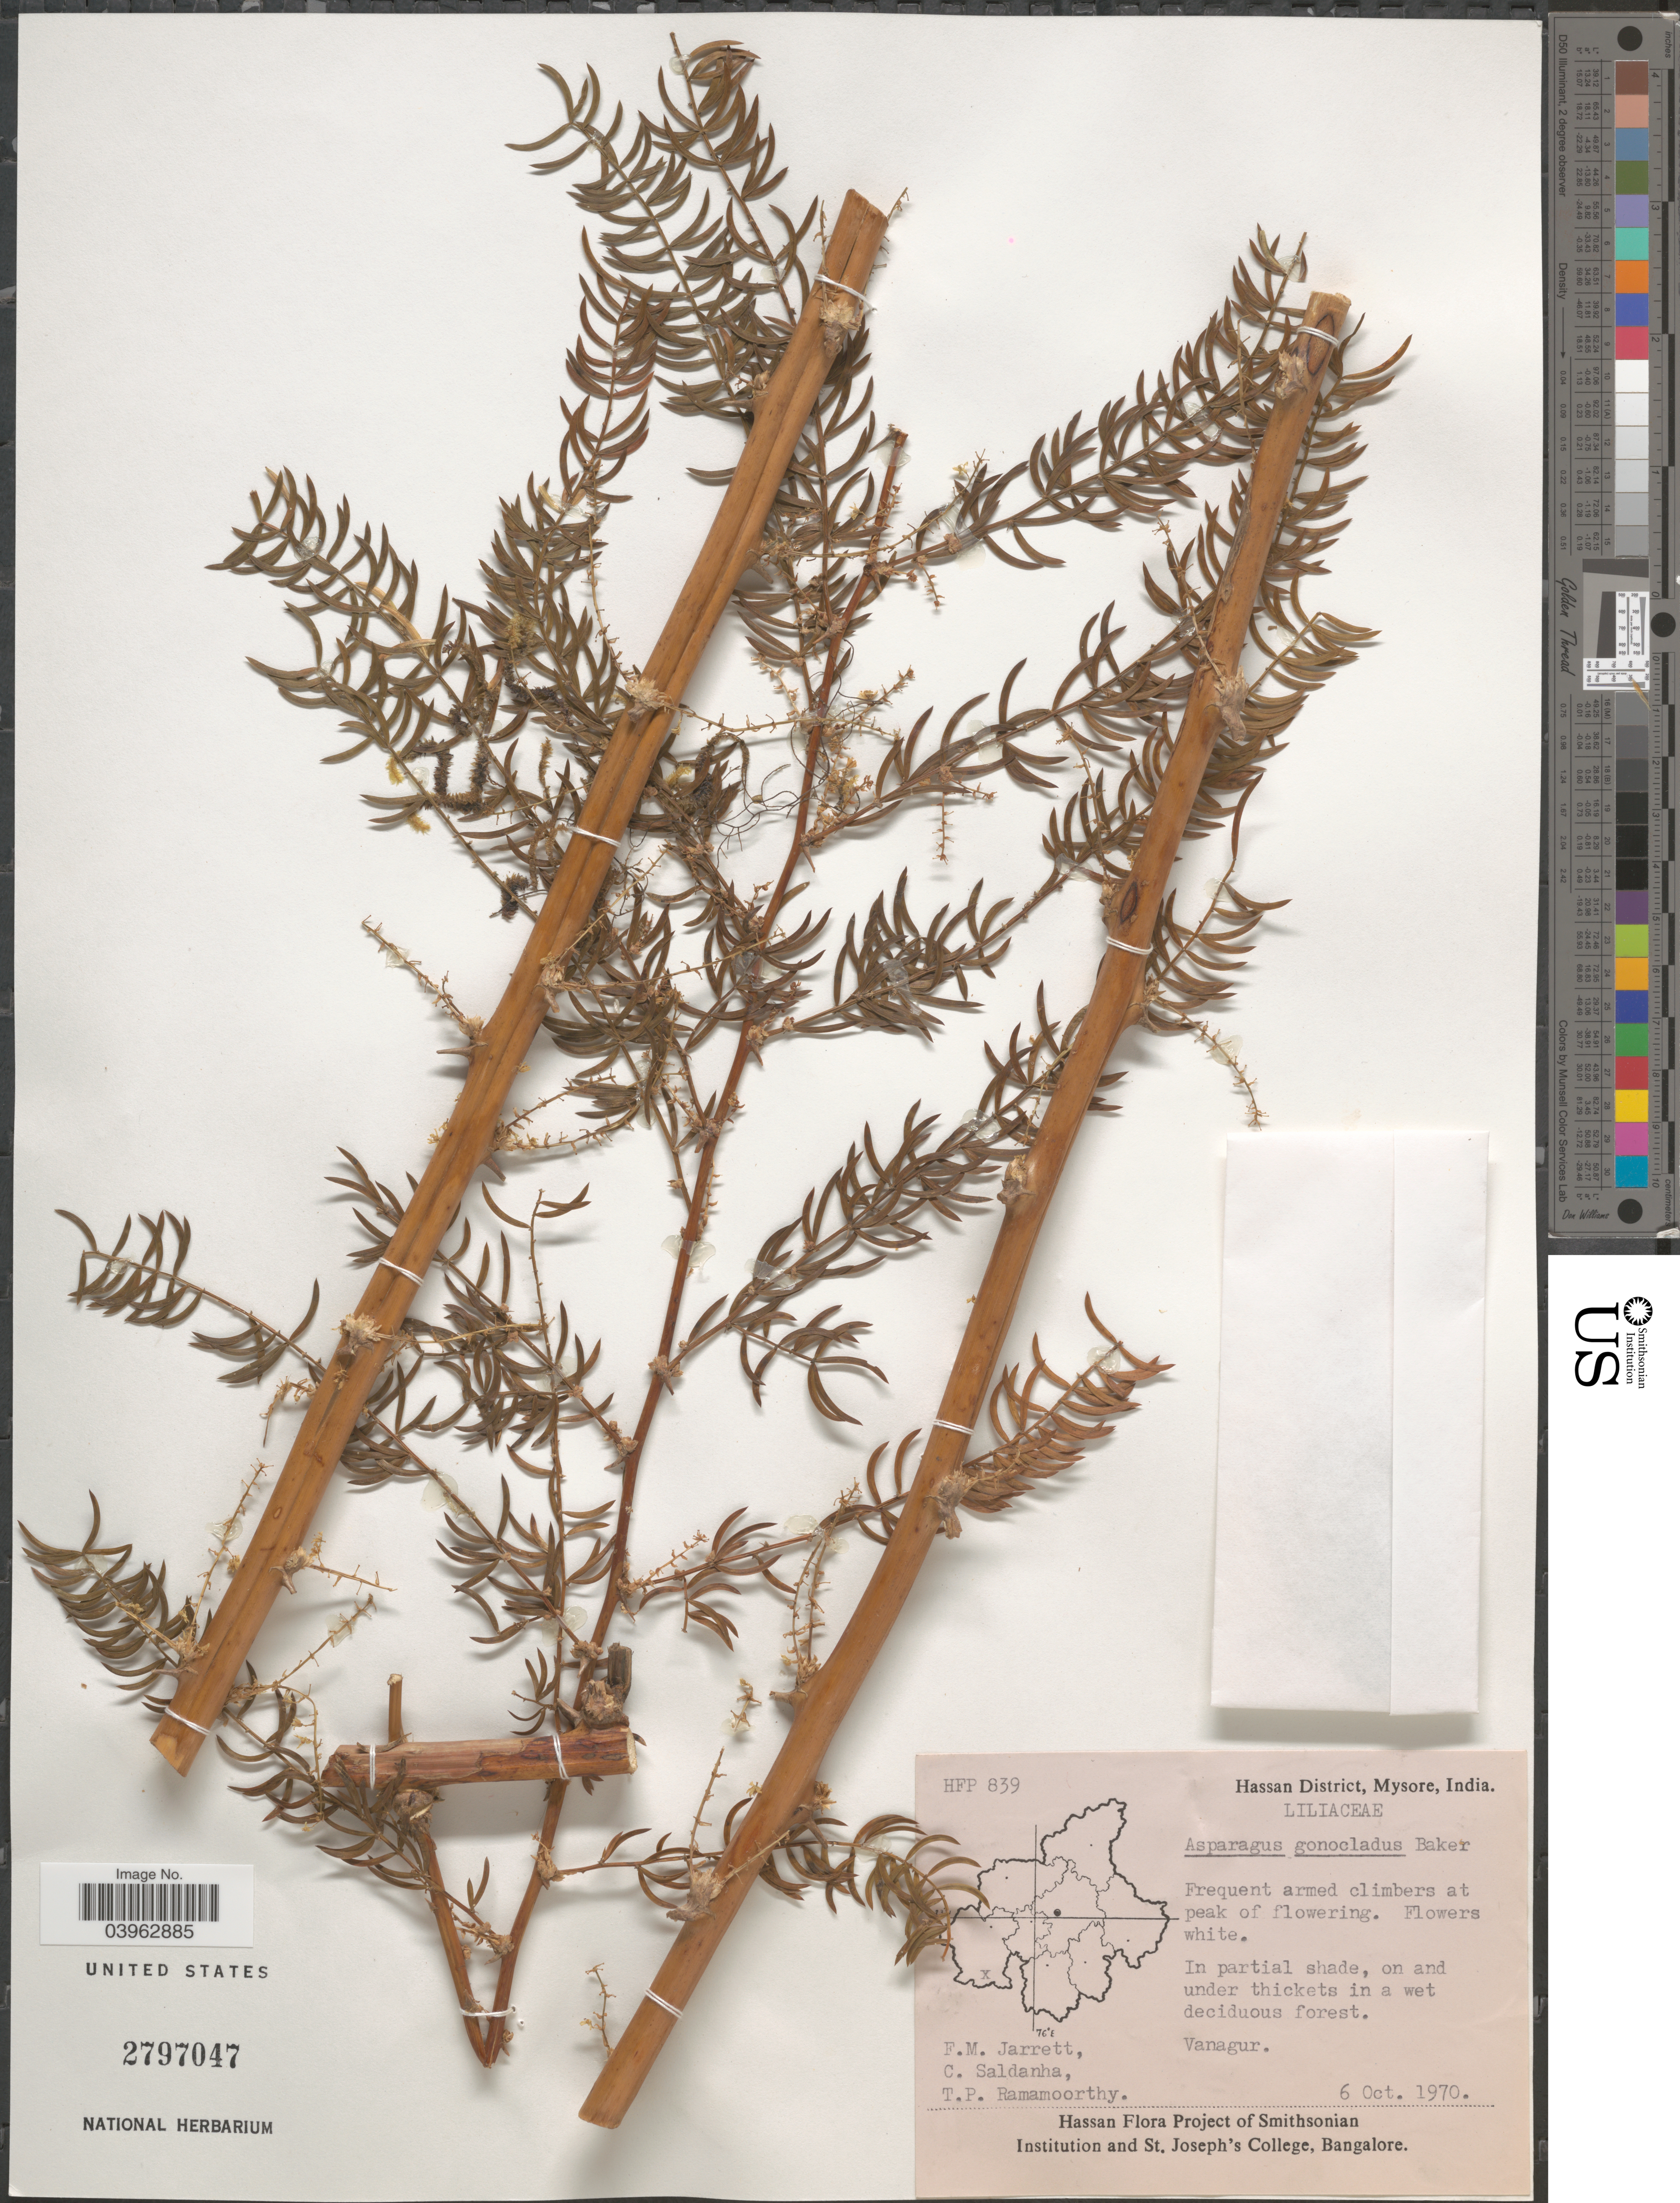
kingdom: Plantae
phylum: Tracheophyta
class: Liliopsida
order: Asparagales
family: Asparagaceae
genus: Asparagus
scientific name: Asparagus gonoclados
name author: Baker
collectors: F. M. Jarrett, C. Saldanha & T. P. Ramamoorthy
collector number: HFP839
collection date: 1970-10-06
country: India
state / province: Karnataka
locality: Hassan District, Mysore. In partial shade, on and under thickets in a wet deciduous forest. Vanagur.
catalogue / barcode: US 2797047